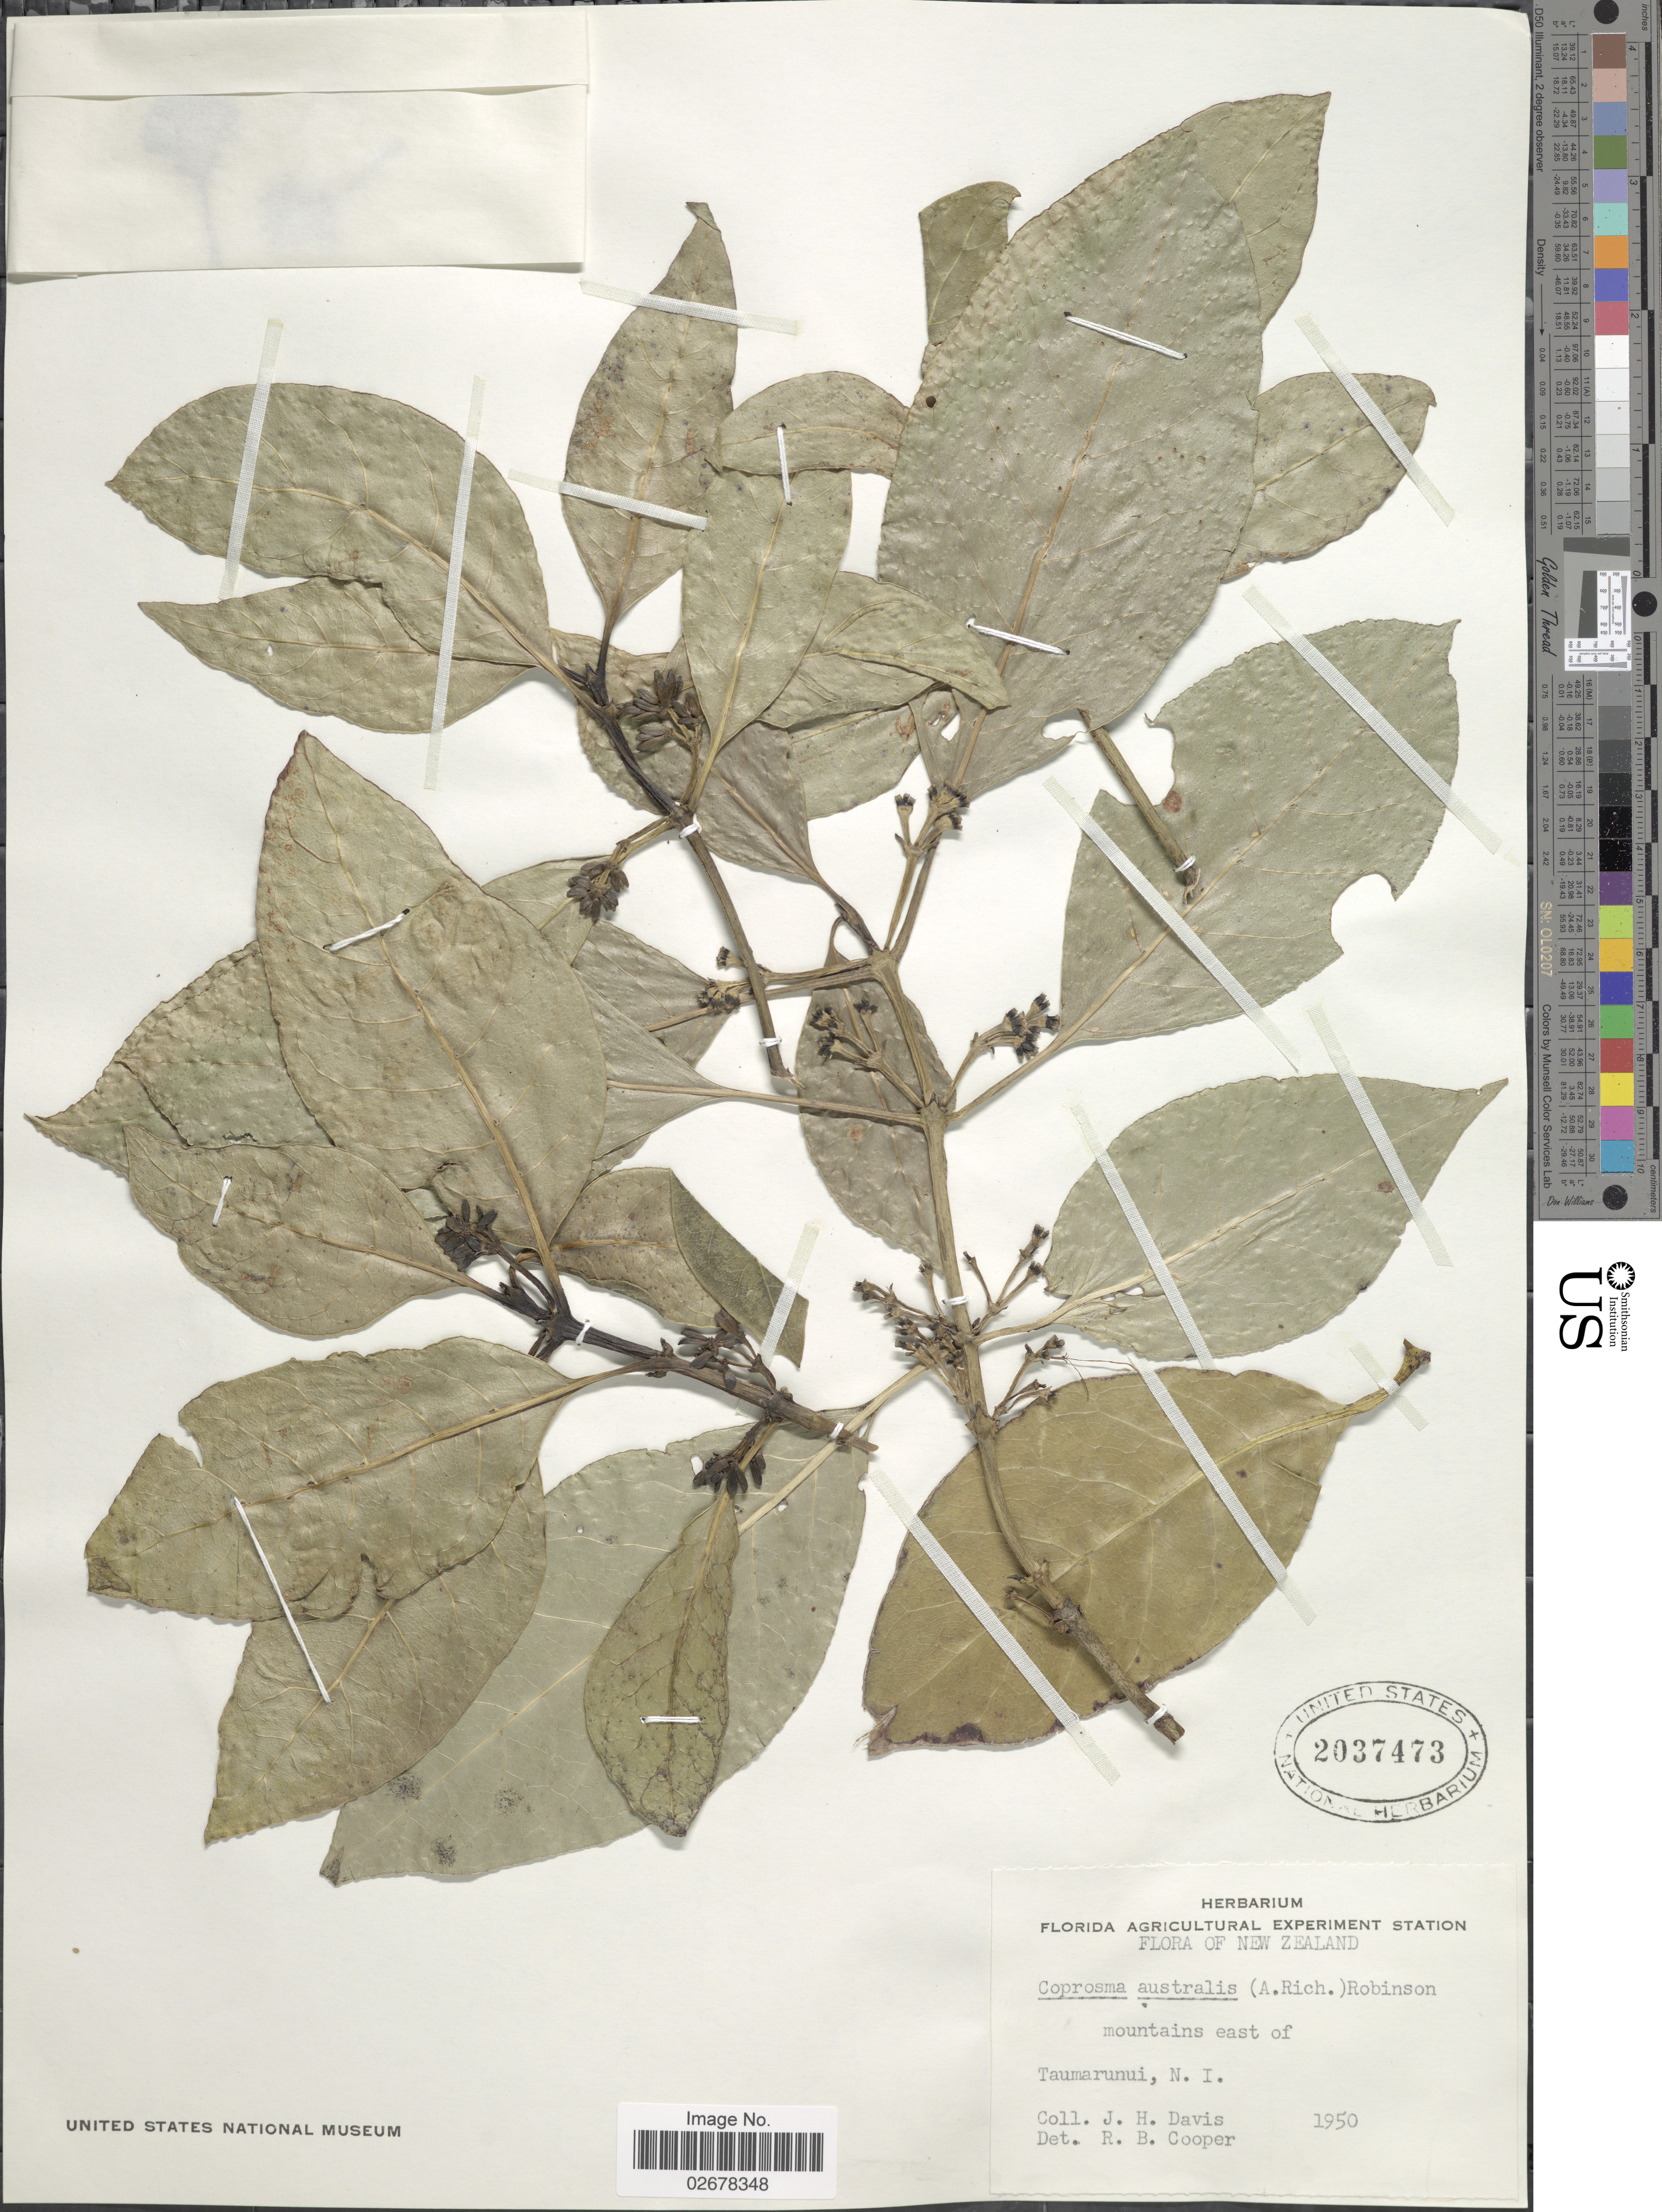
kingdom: Plantae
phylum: Tracheophyta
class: Magnoliopsida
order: Gentianales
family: Rubiaceae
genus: Coprosma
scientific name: Coprosma australis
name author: (A. Rich.) B.L. Rob.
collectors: J. Davis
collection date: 1950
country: New Zealand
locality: Mountains east of Taumarunui, N. I.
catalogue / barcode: US 2037473